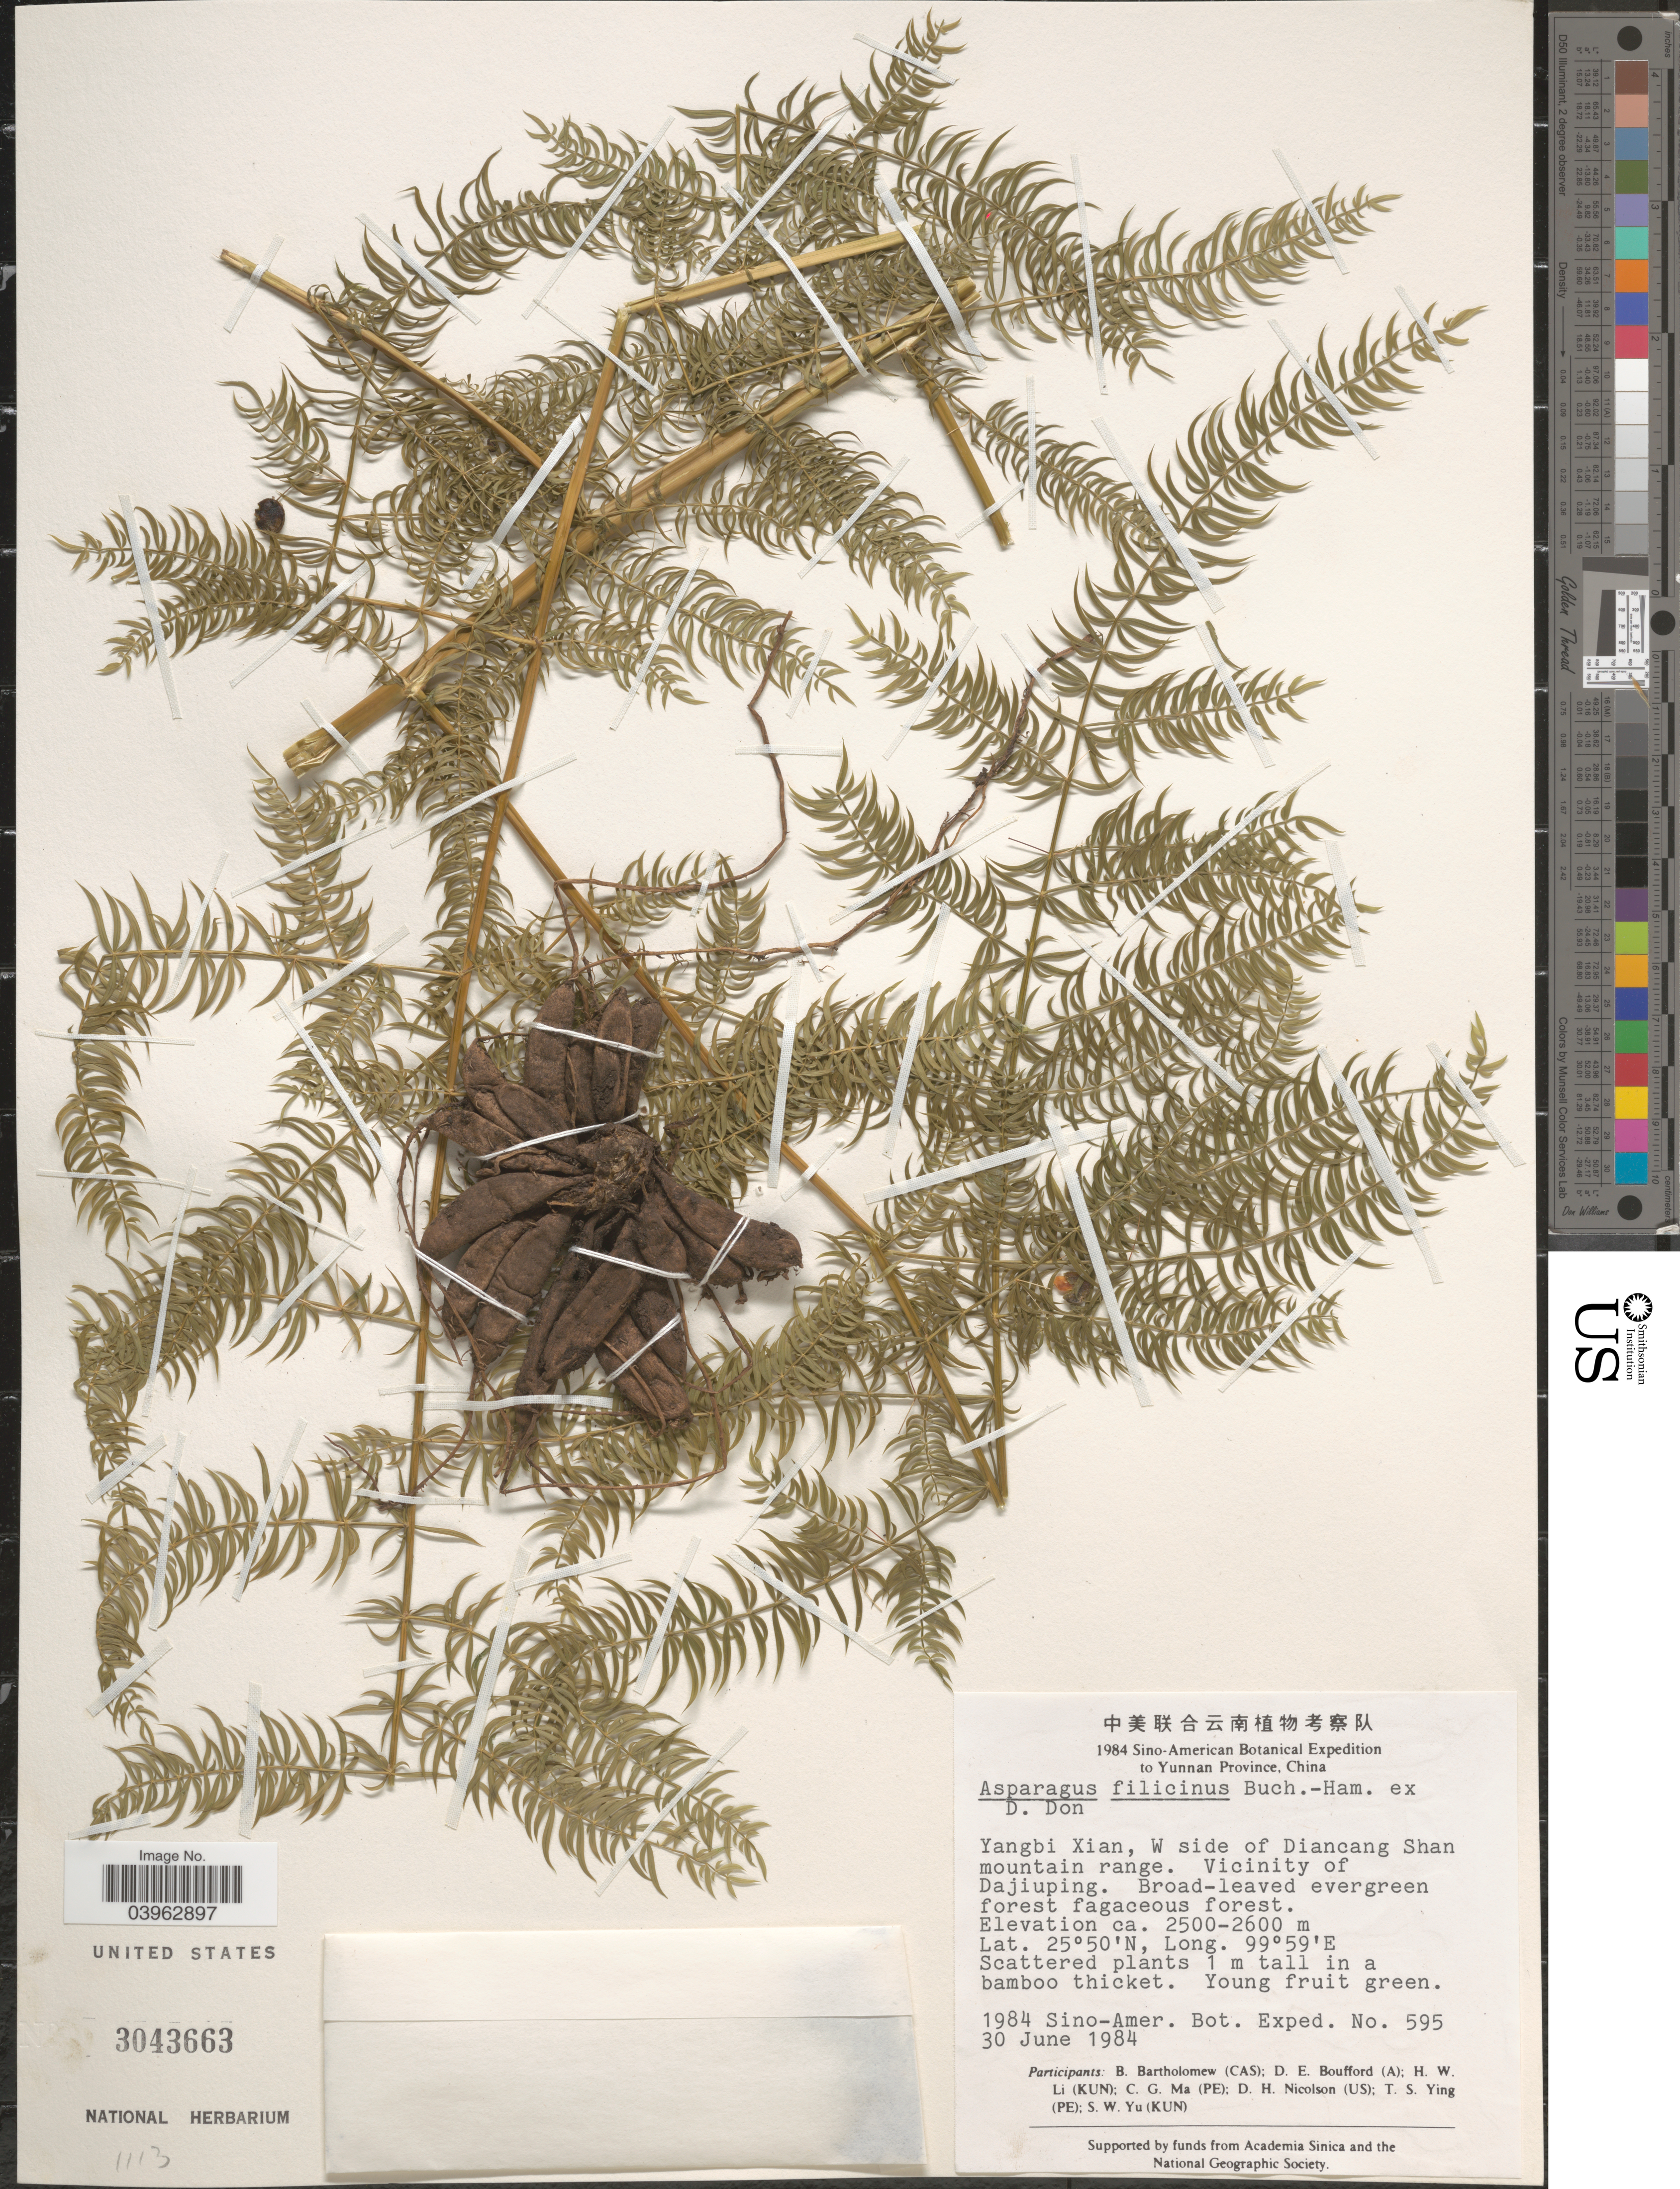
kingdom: Plantae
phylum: Tracheophyta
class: Liliopsida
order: Asparagales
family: Asparagaceae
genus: Asparagus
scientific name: Asparagus filicinus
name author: Buch.-Ham. ex D. Don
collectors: Sino-Amer. Bot. Exped. 1984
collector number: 595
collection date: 1984-06-30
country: China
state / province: Yunnan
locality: Yangbi Xian, W side of Diancang Shan mountain range. Vicinity of Dajiuping.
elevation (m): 2500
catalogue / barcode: US 3043663